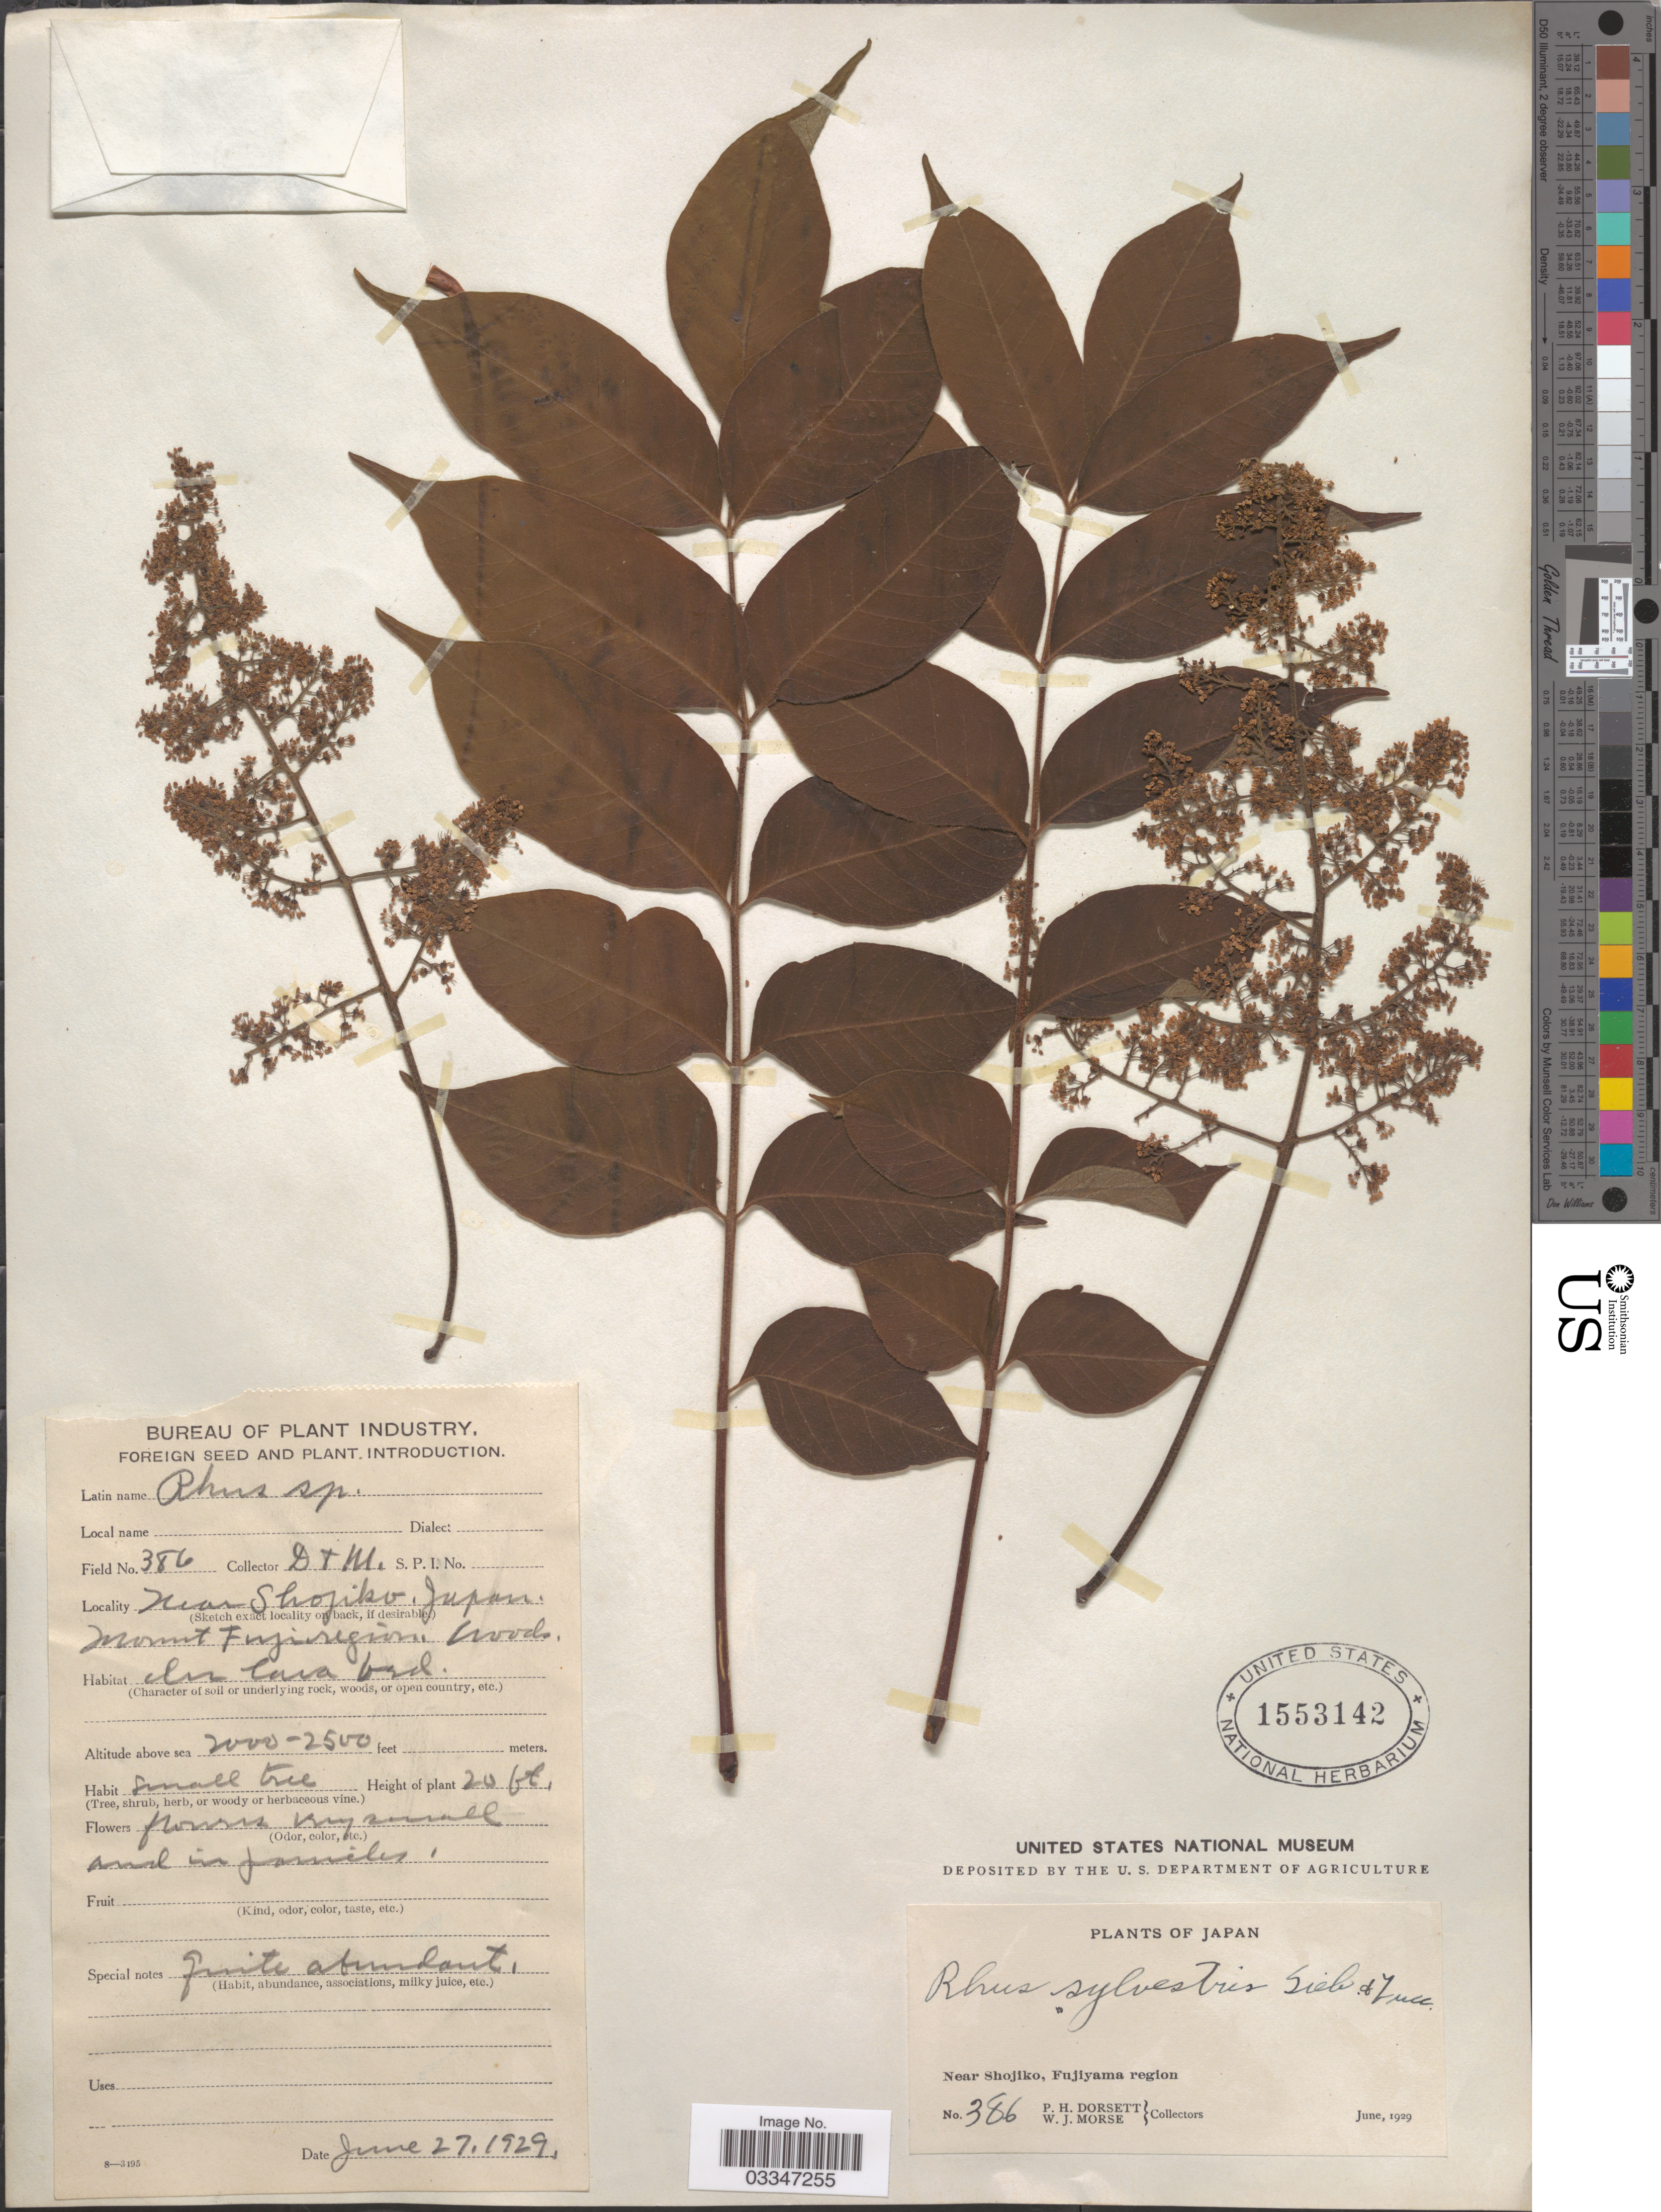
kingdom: Plantae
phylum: Tracheophyta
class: Magnoliopsida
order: Sapindales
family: Anacardiaceae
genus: Rhus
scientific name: Rhus sylvestris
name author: Siebold & Zucc.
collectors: P. H. Dorsett & W. J. Morse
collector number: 386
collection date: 1929-06-27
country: Japan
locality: Near Shojiko, Fujiyama region. Mount Fuji region.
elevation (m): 610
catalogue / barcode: US 1553142